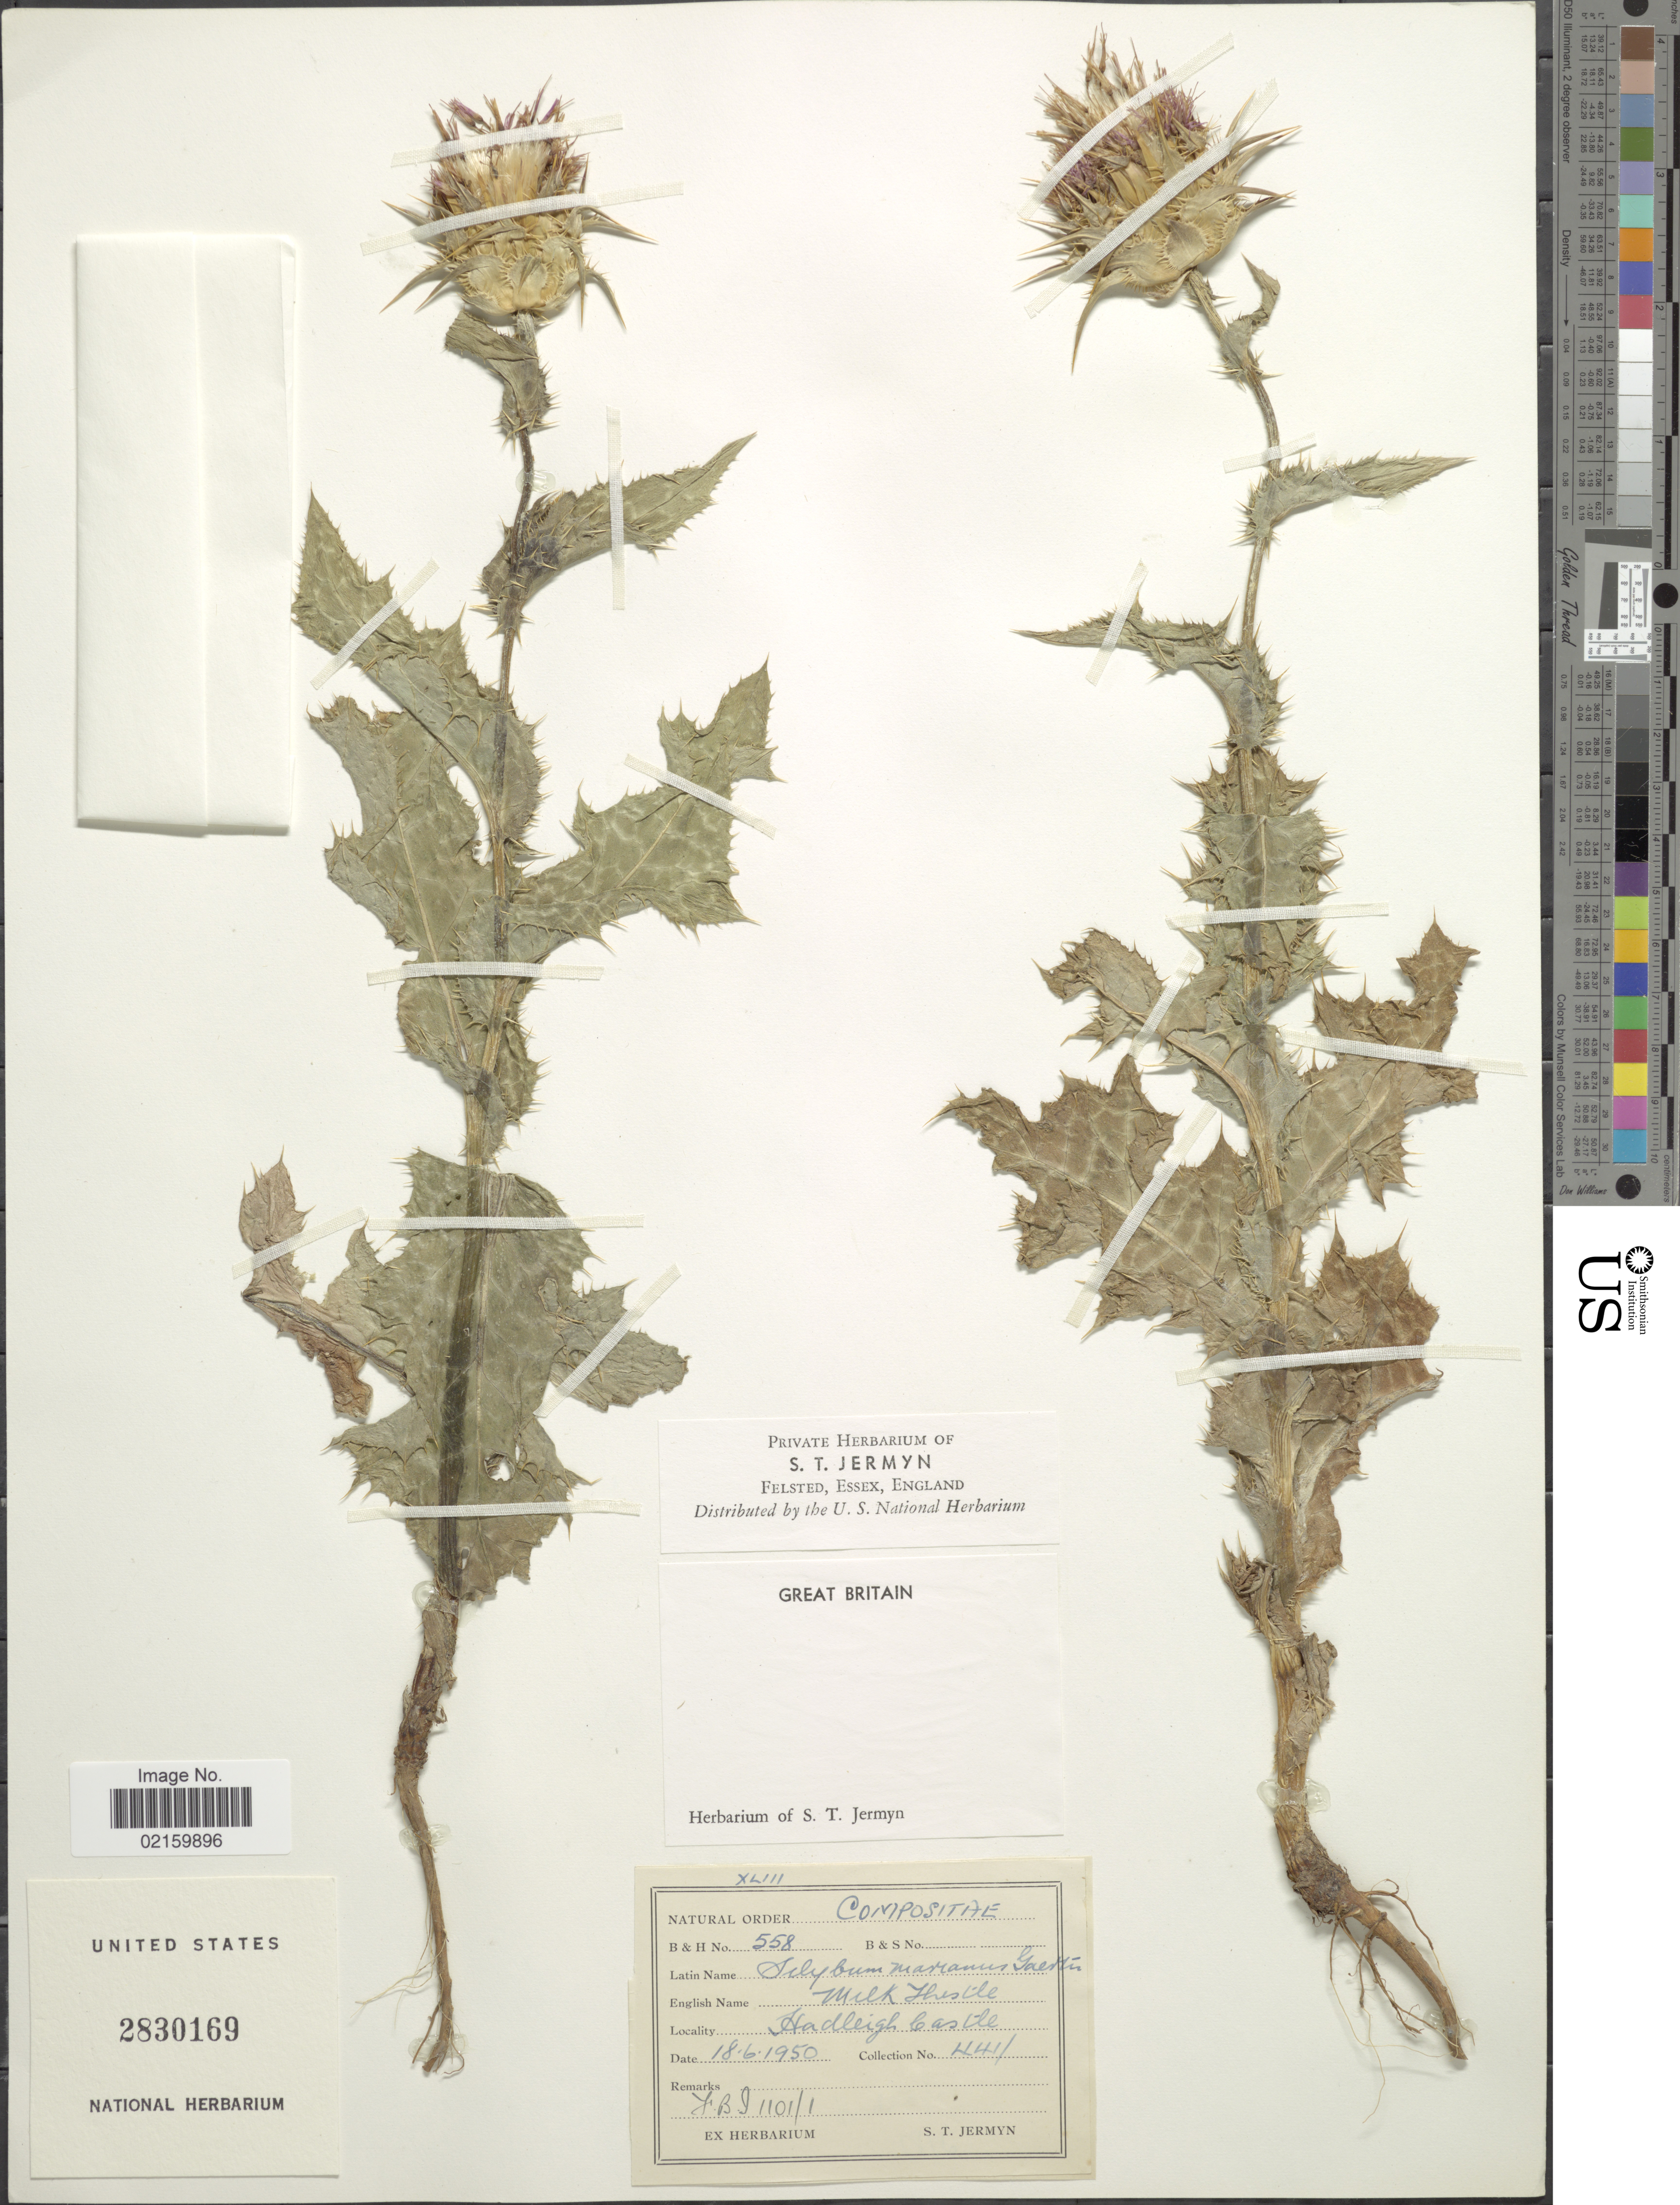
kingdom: Plantae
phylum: Tracheophyta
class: Magnoliopsida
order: Asterales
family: Asteraceae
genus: Silybum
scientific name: Silybum marianum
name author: (L.) Gaertn.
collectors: S. Jermyn (herbarium)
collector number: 4411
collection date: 1950-06-18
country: United Kingdom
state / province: England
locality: Great Britain. Hadleigh Castle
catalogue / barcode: US 2830169